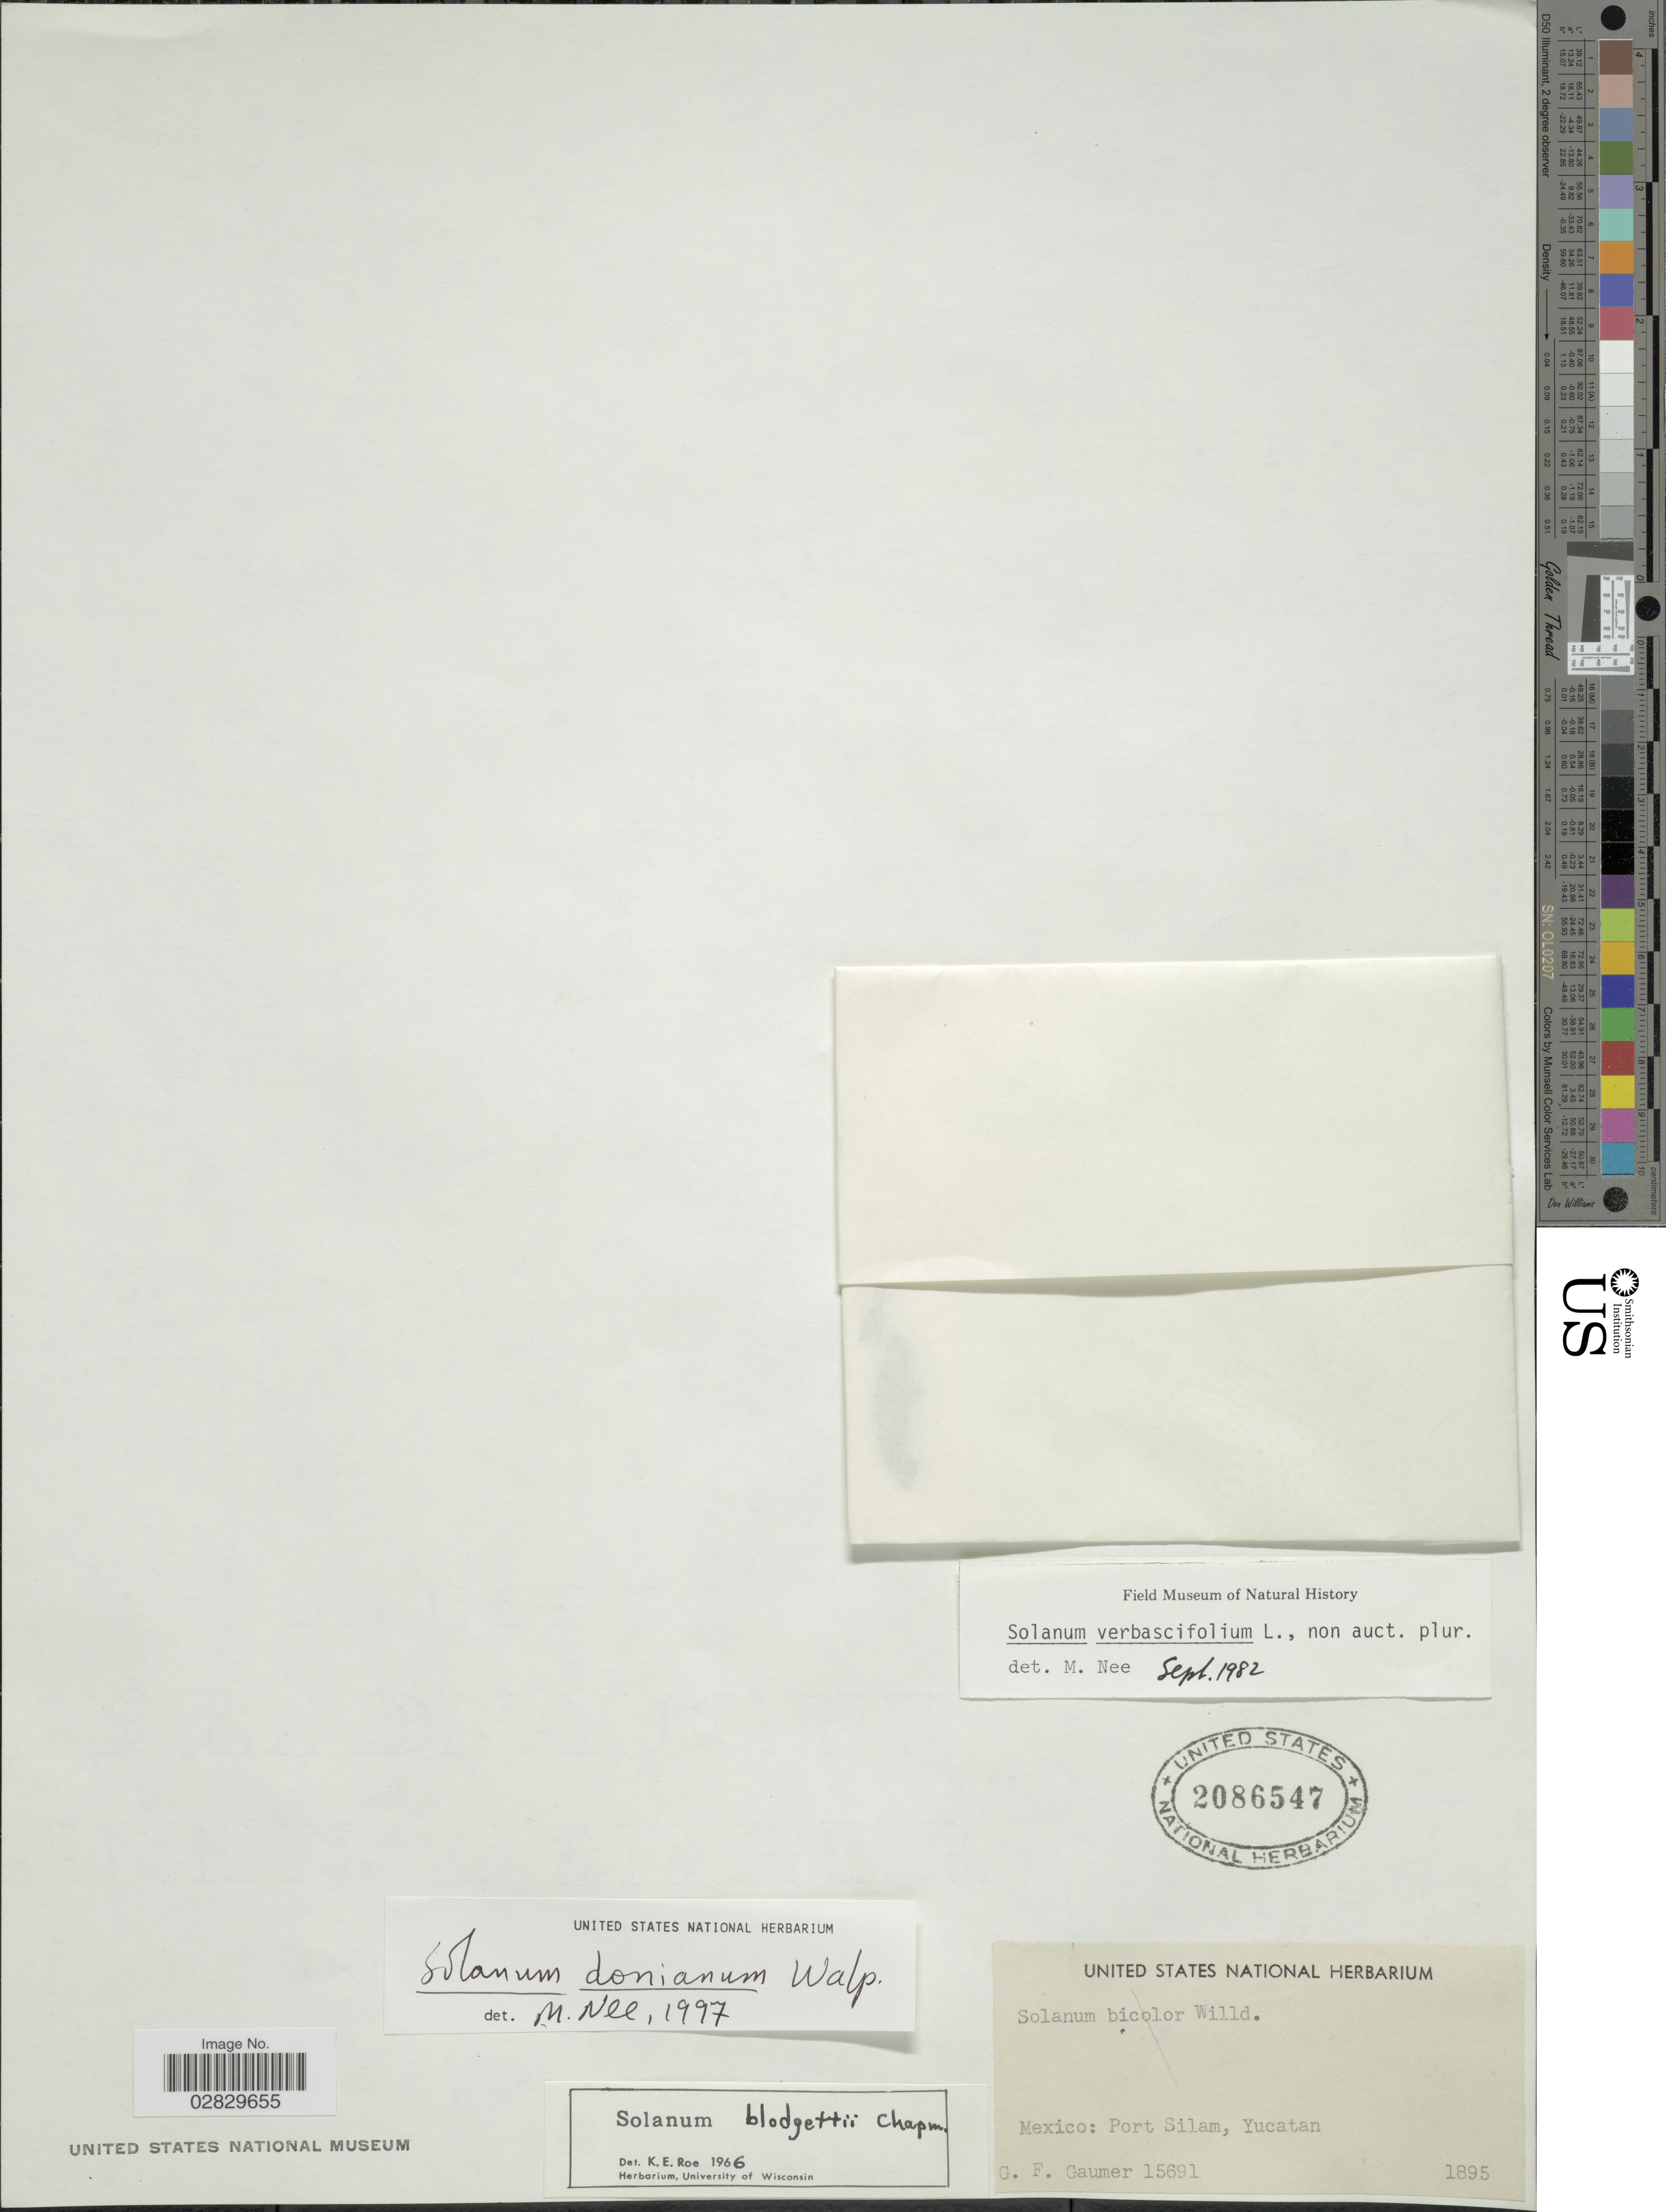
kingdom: Plantae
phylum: Tracheophyta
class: Magnoliopsida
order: Solanales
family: Solanaceae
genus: Solanum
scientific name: Solanum donianum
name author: Walp.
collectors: G. F. Gaumer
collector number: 15691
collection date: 1895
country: Mexico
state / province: Yucatán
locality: Port Silam.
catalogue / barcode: US 2086547